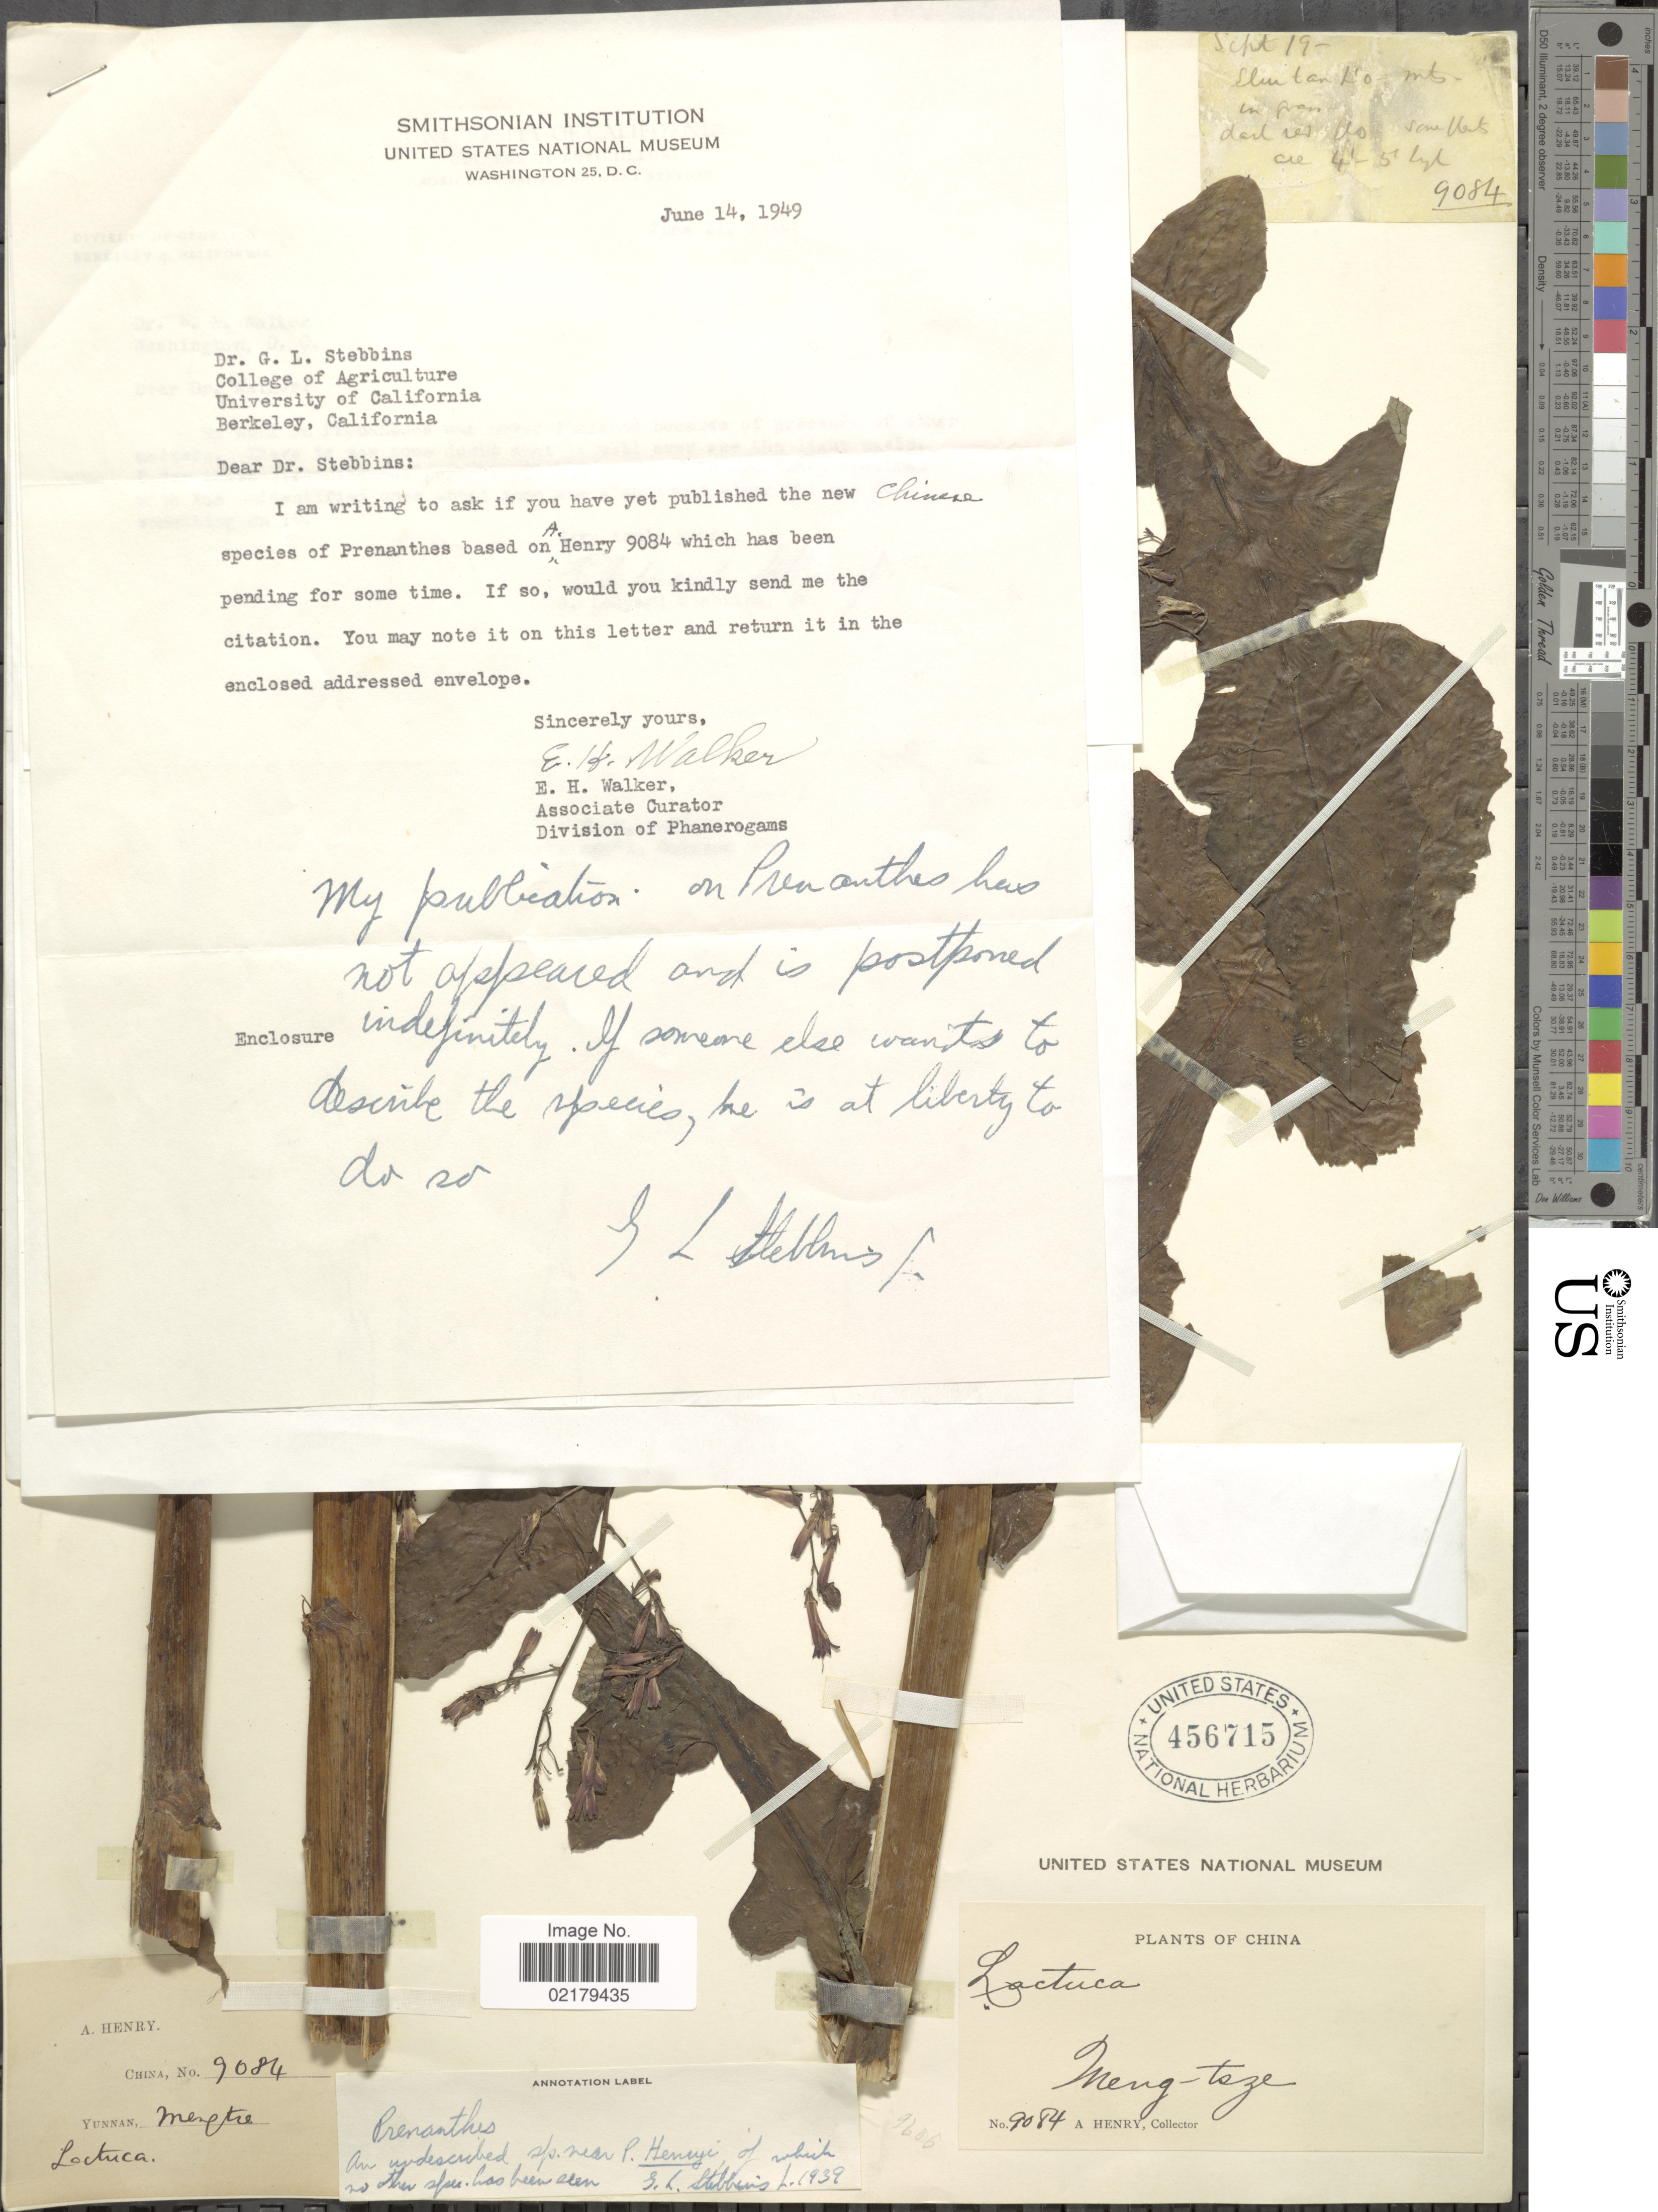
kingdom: Plantae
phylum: Tracheophyta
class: Magnoliopsida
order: Asterales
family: Asteraceae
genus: Prenanthes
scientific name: Prenanthes sp.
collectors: A. Henry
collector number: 9084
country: China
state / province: Yunnan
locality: Mengtze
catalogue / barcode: US 456715